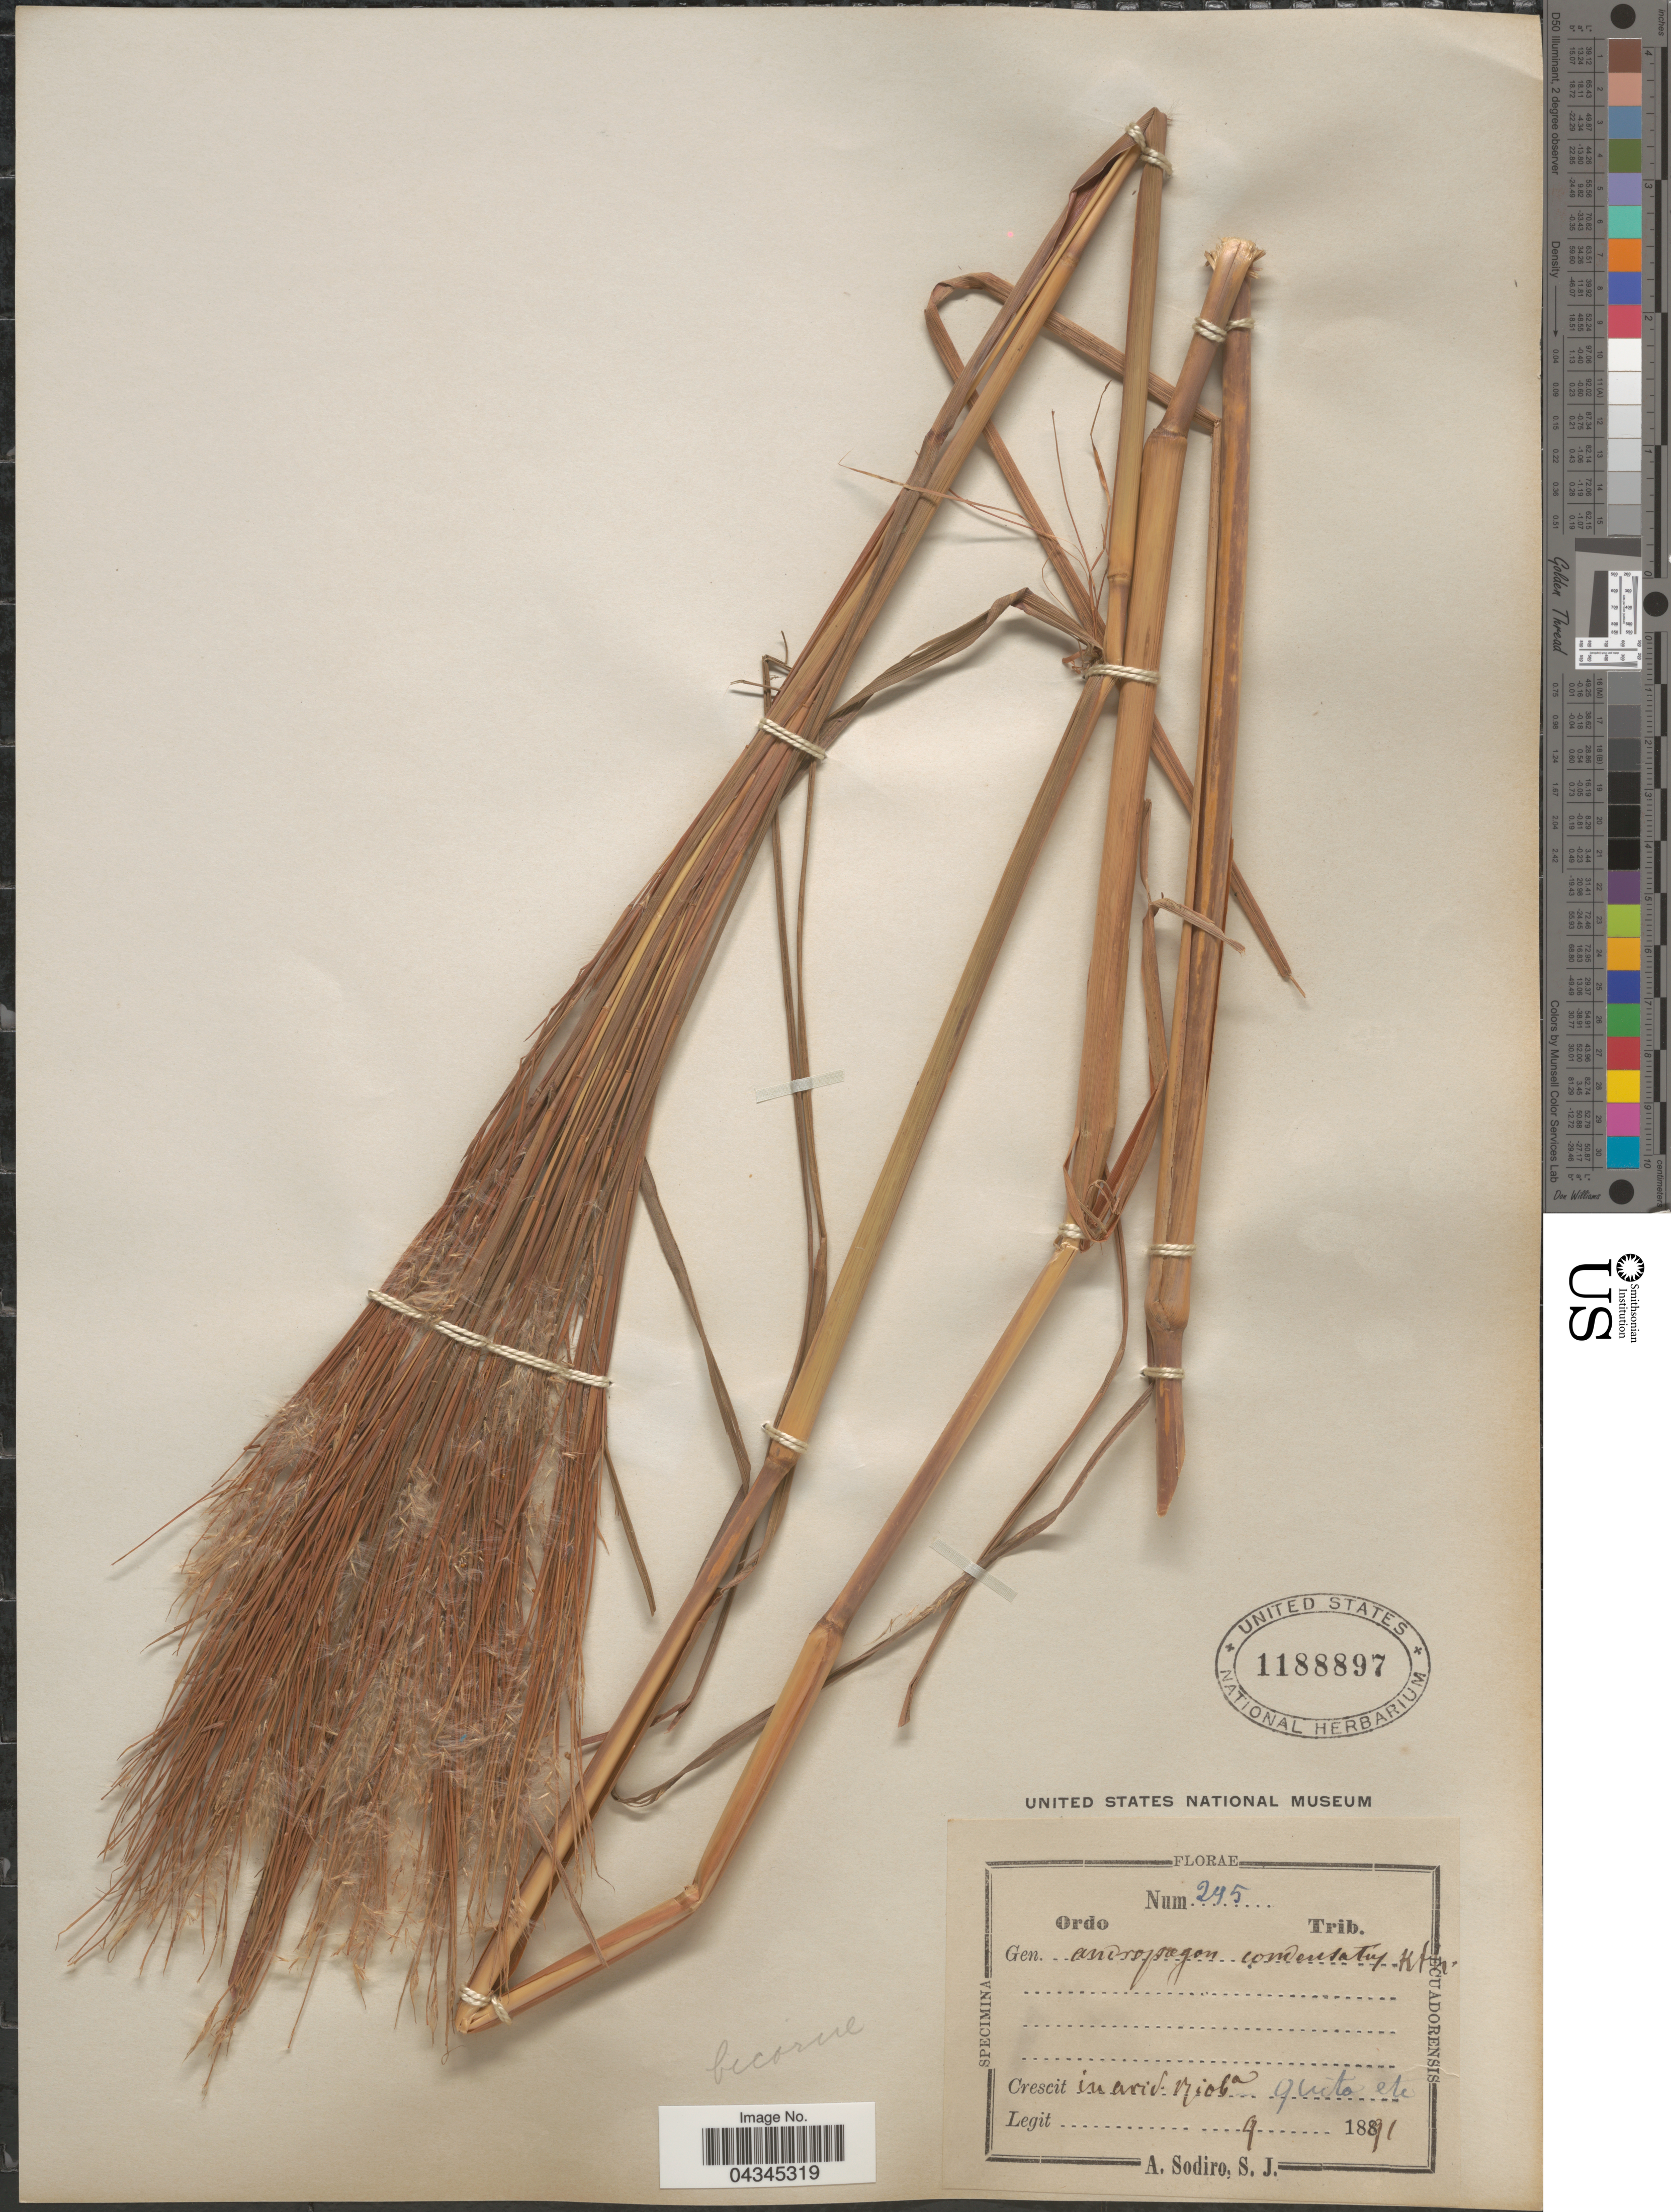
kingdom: Plantae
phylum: Tracheophyta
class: Liliopsida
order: Poales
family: Poaceae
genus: Andropogon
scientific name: Andropogon bicornis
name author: L.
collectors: A. Sodiro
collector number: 245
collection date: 1891-09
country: Ecuador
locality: Cresit in arid mioba.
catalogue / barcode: US 1188897